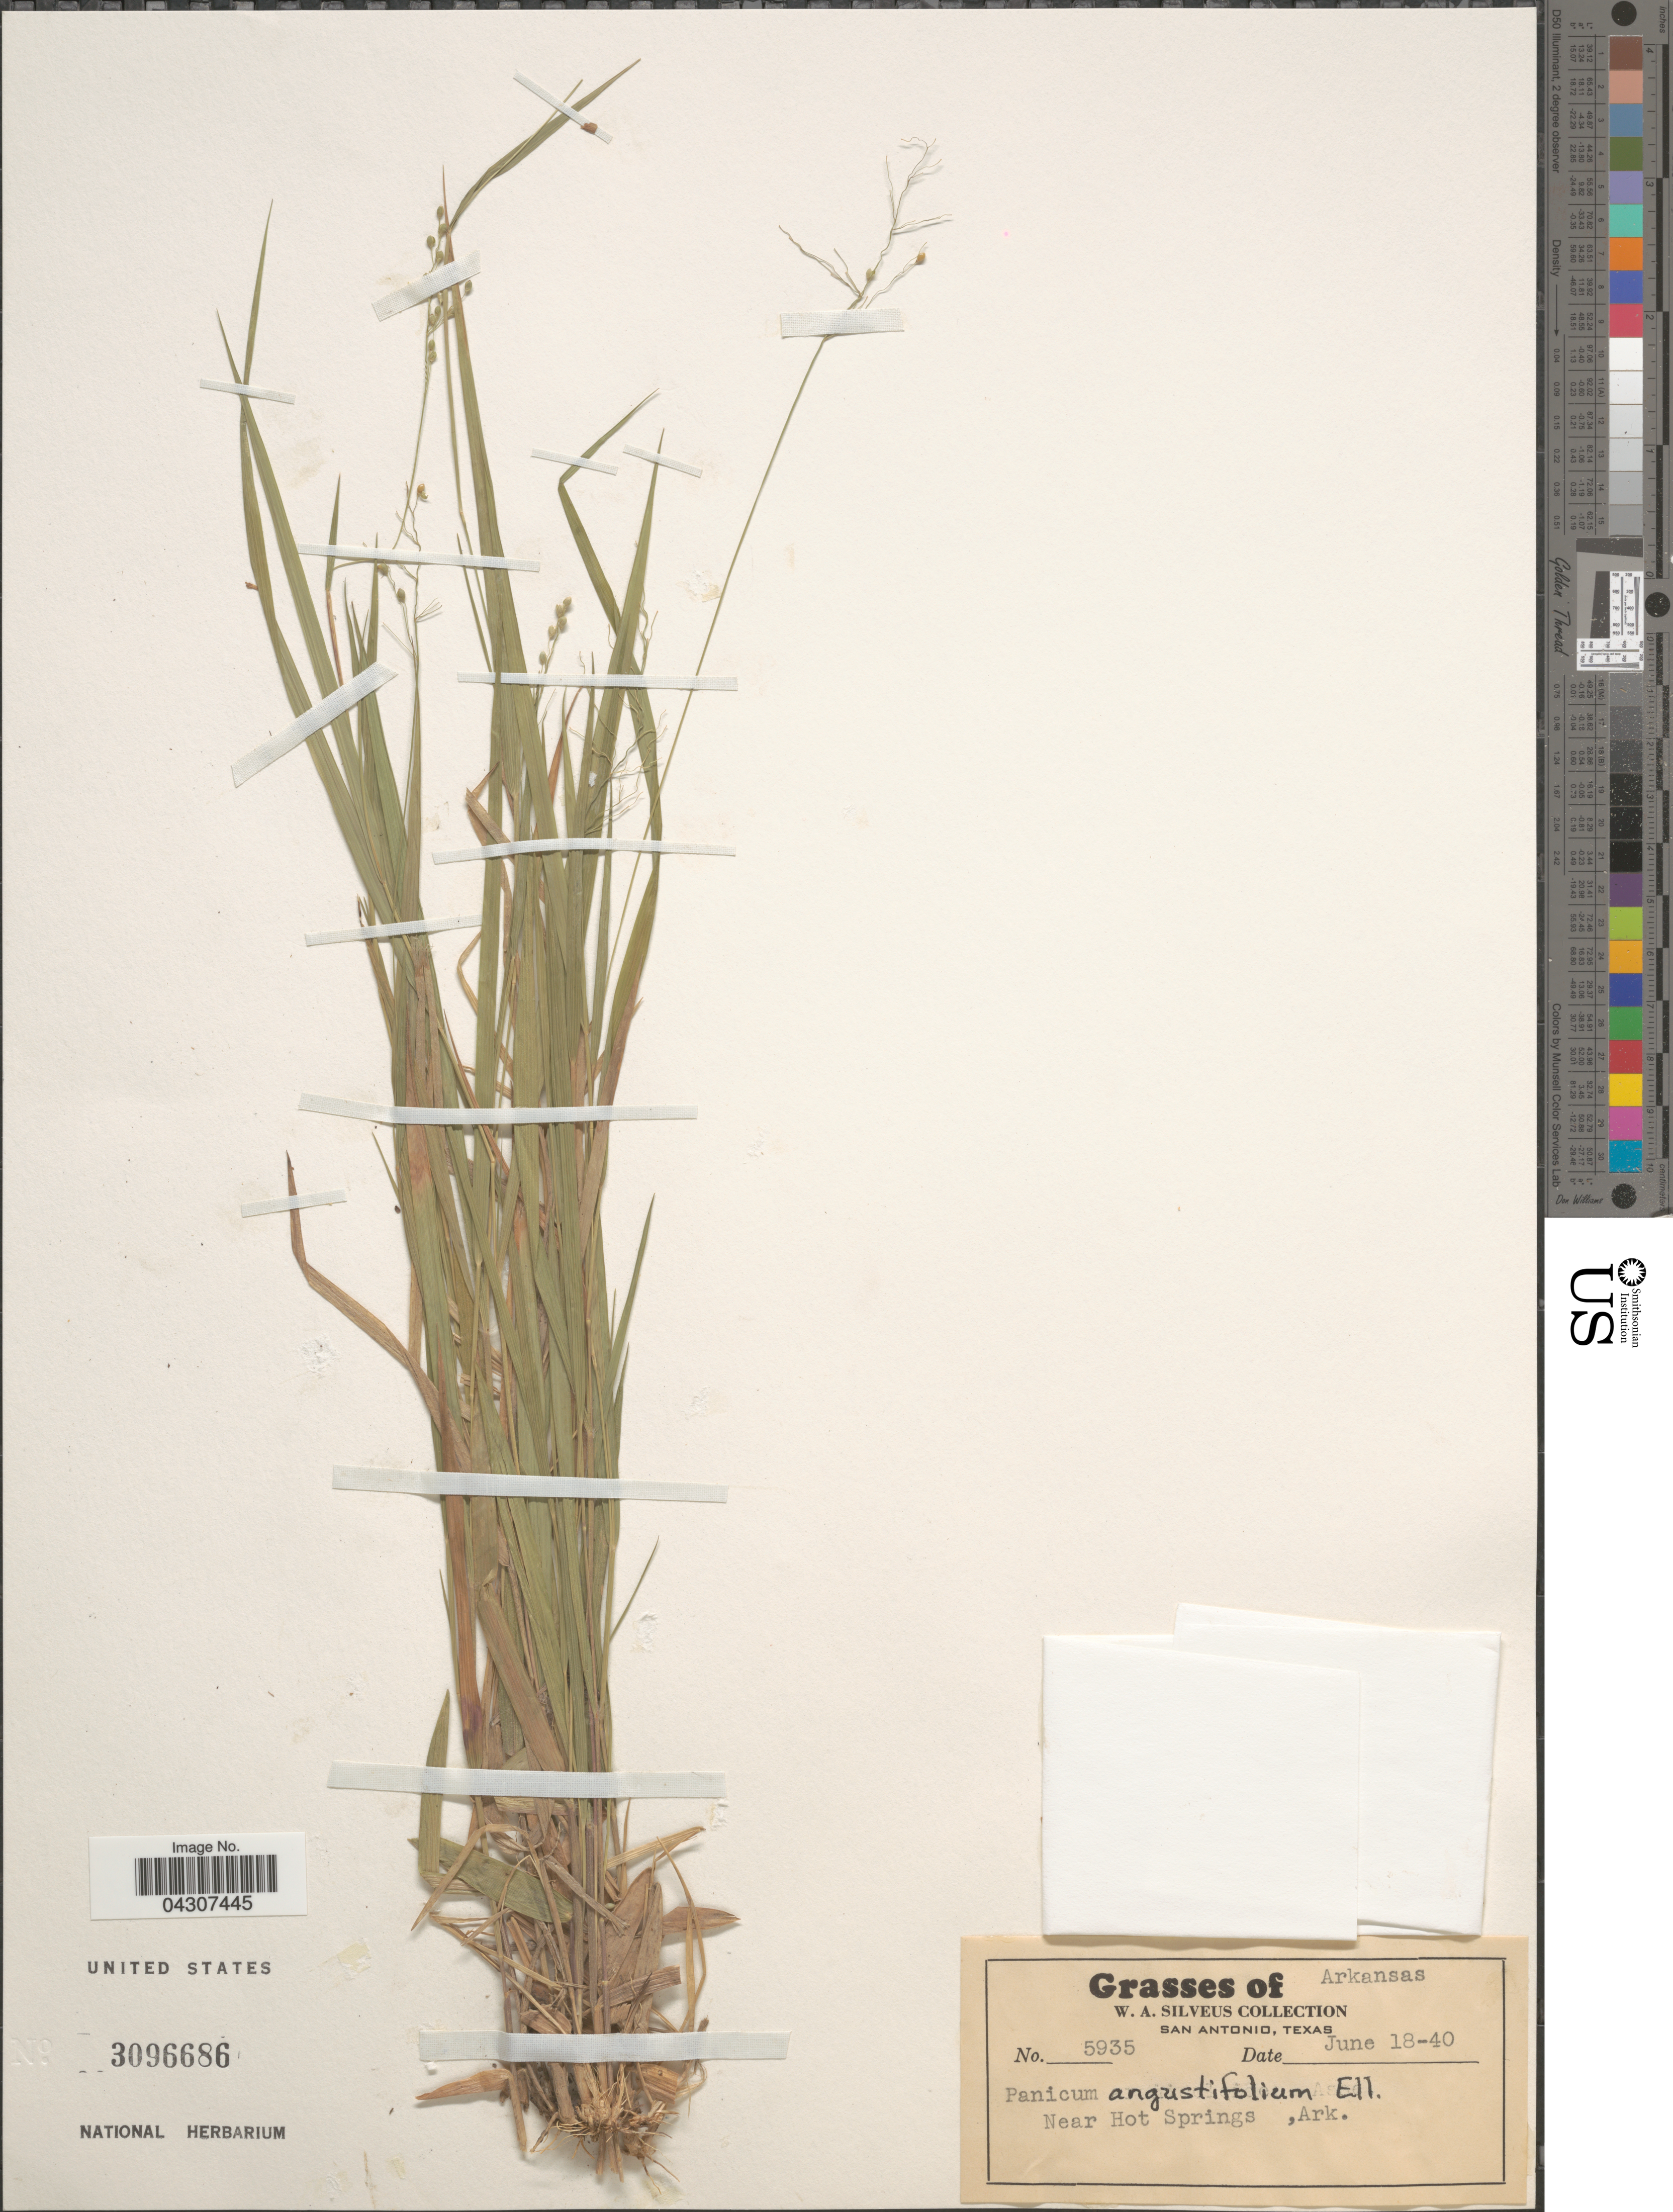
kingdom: Plantae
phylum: Tracheophyta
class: Liliopsida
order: Poales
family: Poaceae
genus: Dichanthelium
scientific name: Dichanthelium aciculare var. ramosum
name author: (Griseb.) Davidse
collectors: W. Silveus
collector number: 5935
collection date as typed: Transcribed d/m/y: 18/6/40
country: United States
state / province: Arkansas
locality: Near Hot Springs.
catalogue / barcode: US 3096686